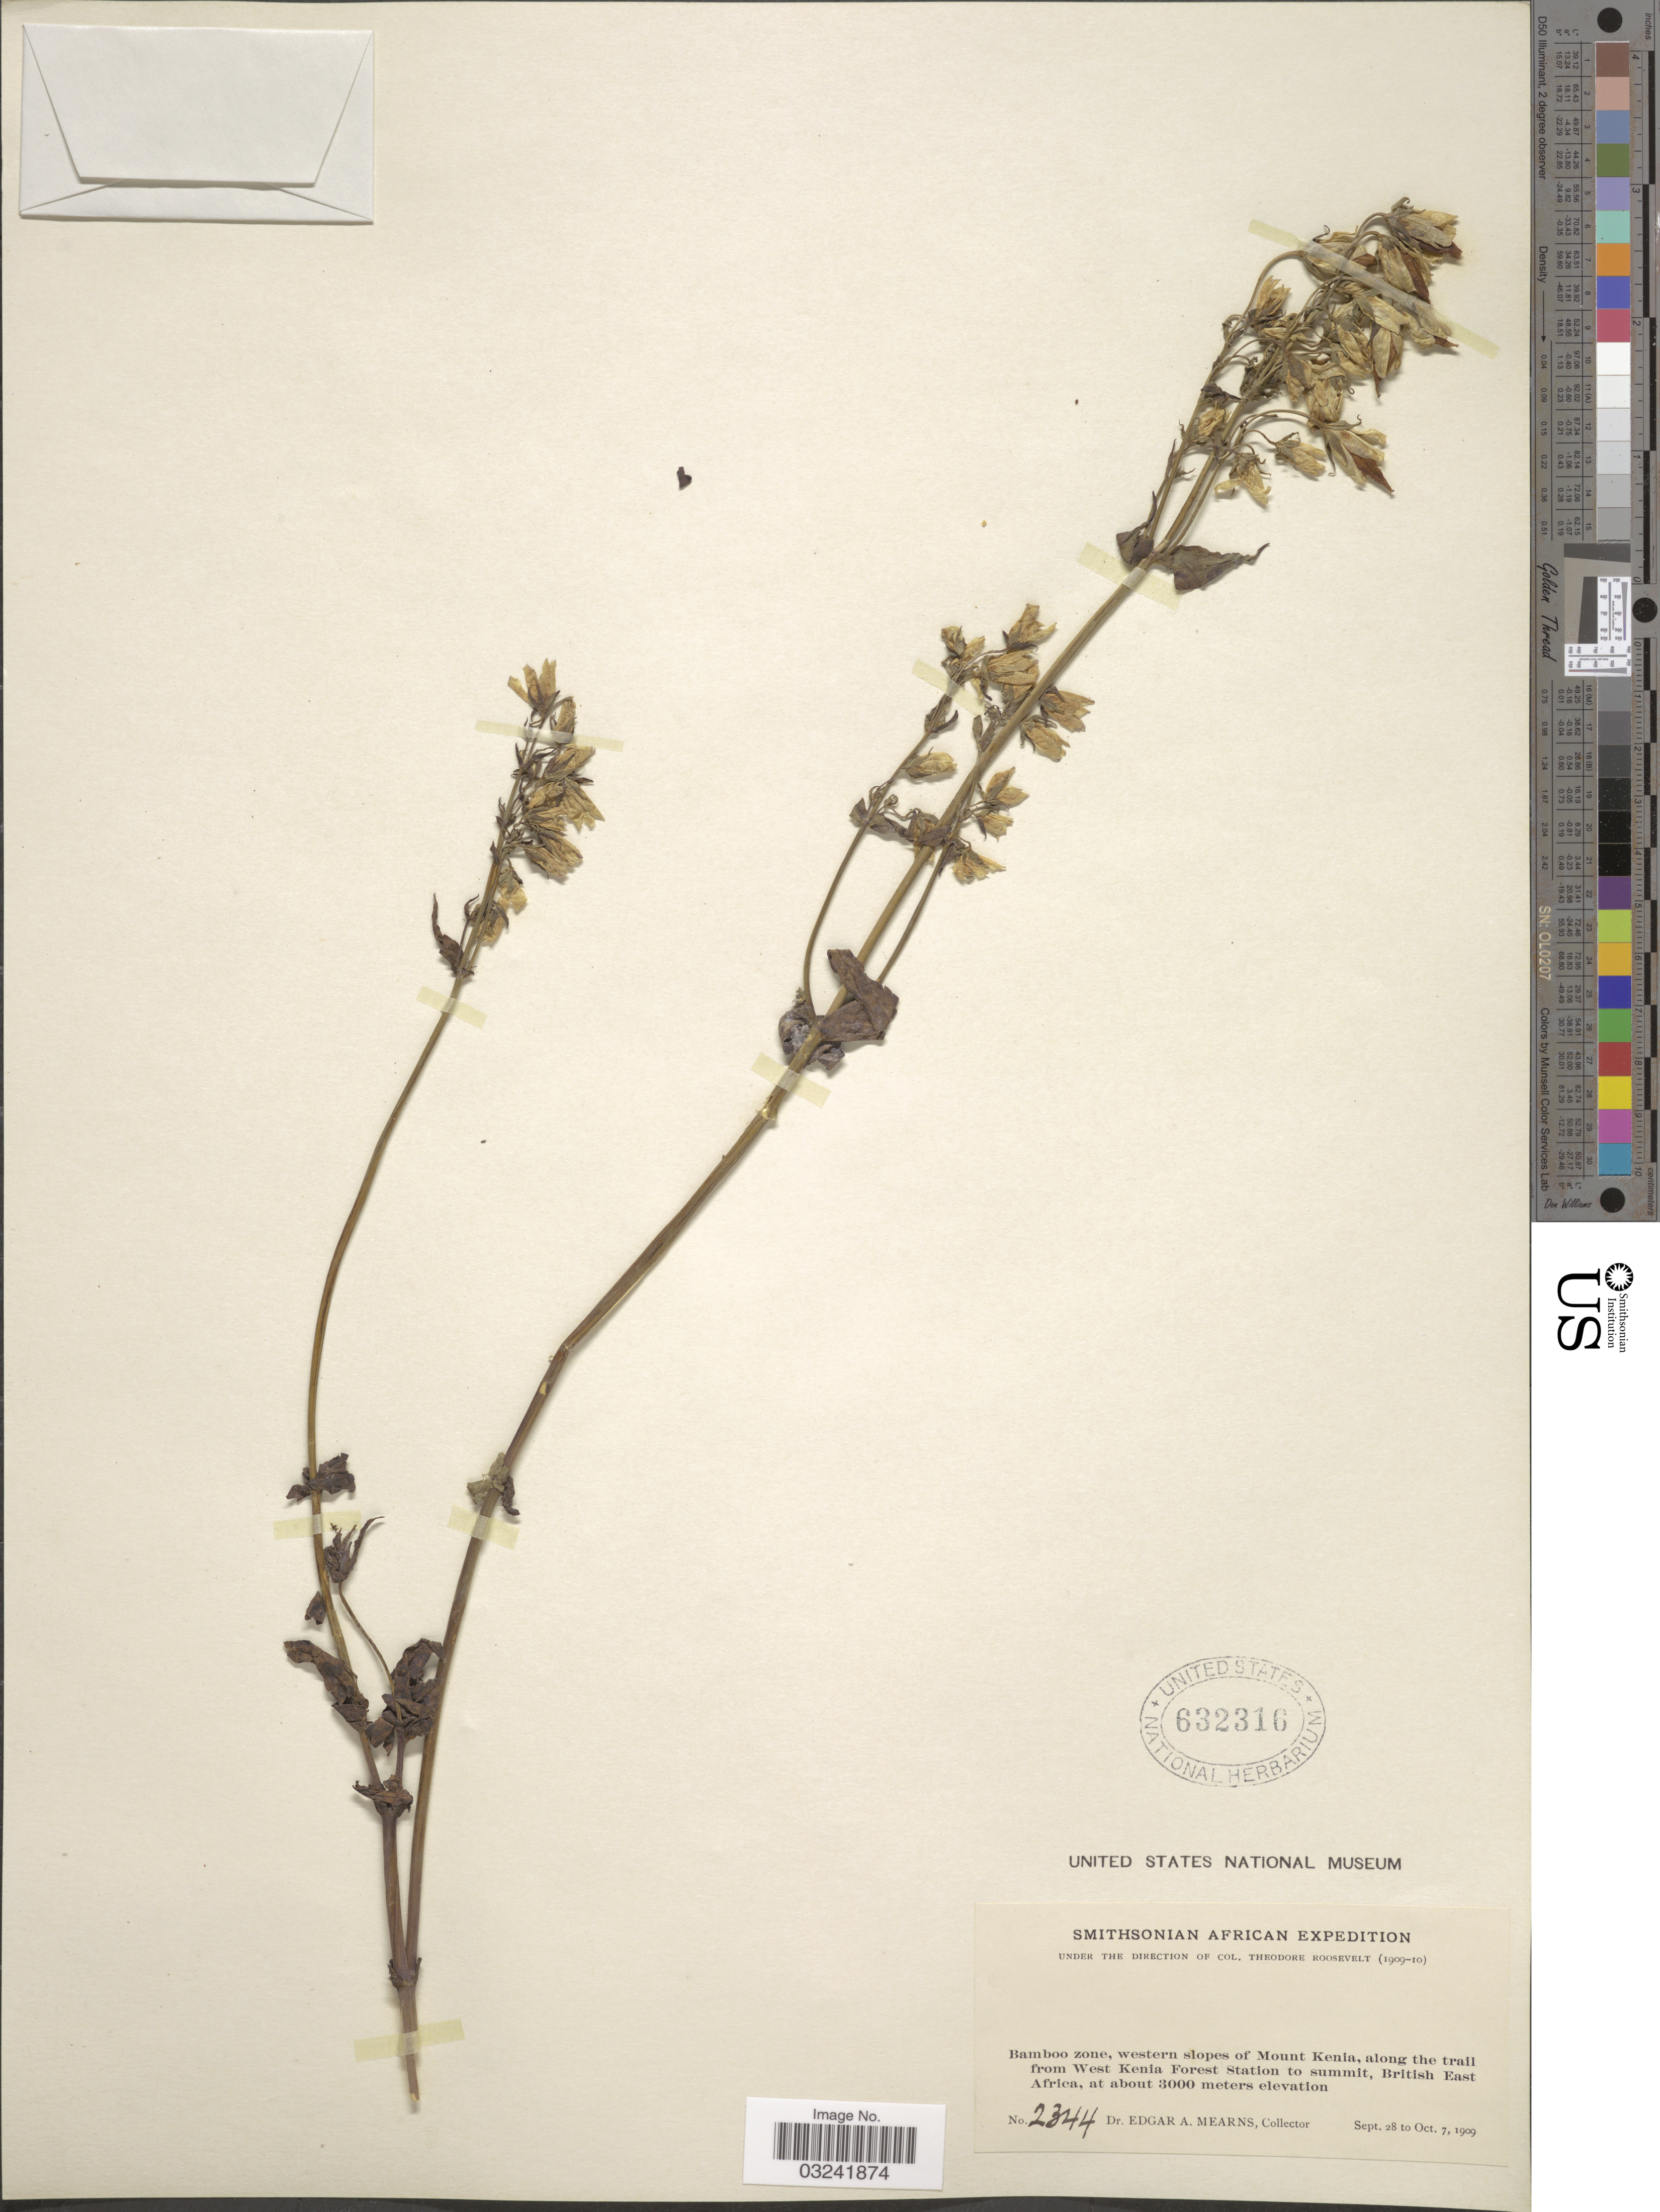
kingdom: Plantae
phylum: Tracheophyta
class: Magnoliopsida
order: Gentianales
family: Gentianaceae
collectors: E. A. Mearns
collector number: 2344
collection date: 1909-09-28/1909-10-07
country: Kenya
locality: Bamboo zone, western slopes of Mount Kenia, along the trail from West Kenia Forest Station to summit, British East Africa.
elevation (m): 3000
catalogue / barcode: US 632316